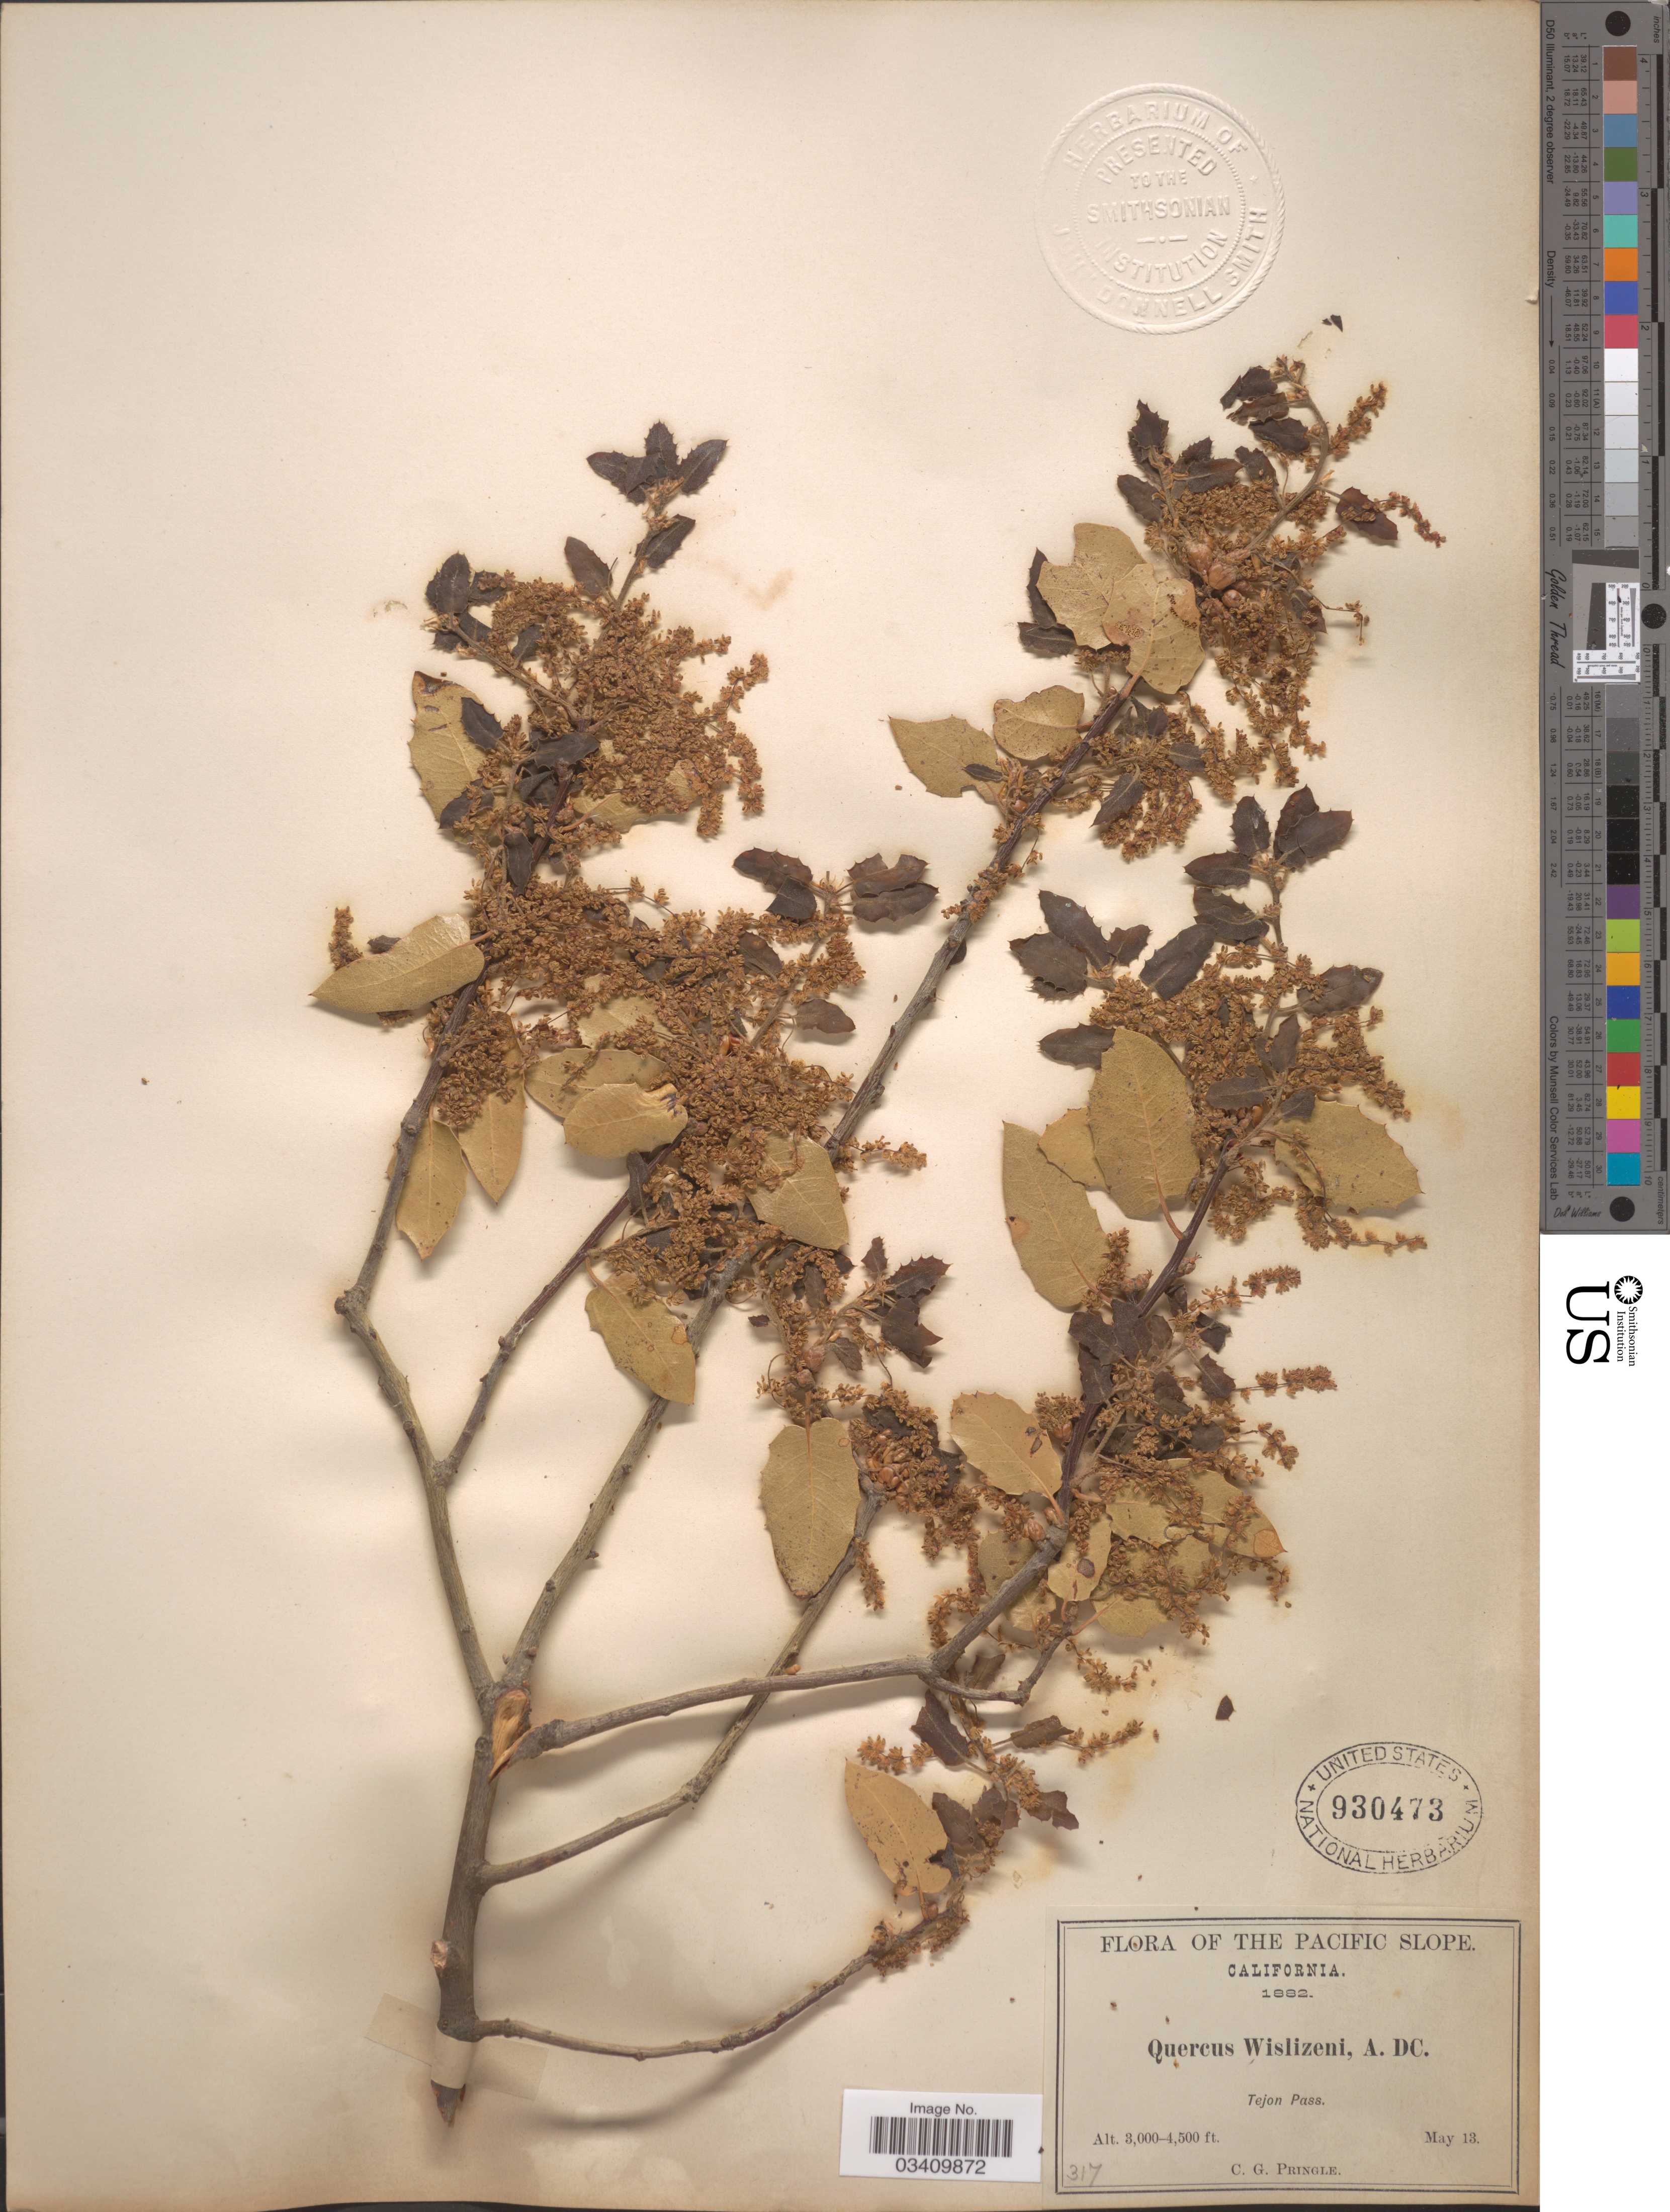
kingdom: Plantae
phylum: Tracheophyta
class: Magnoliopsida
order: Fagales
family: Fagaceae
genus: Quercus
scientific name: Quercus wislizeni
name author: A. DC.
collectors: C. G. Pringle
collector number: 317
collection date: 1882-05-13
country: United States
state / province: California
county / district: Kern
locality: The Pacific Slope. Tejon Pass.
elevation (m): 914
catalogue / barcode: US 930473